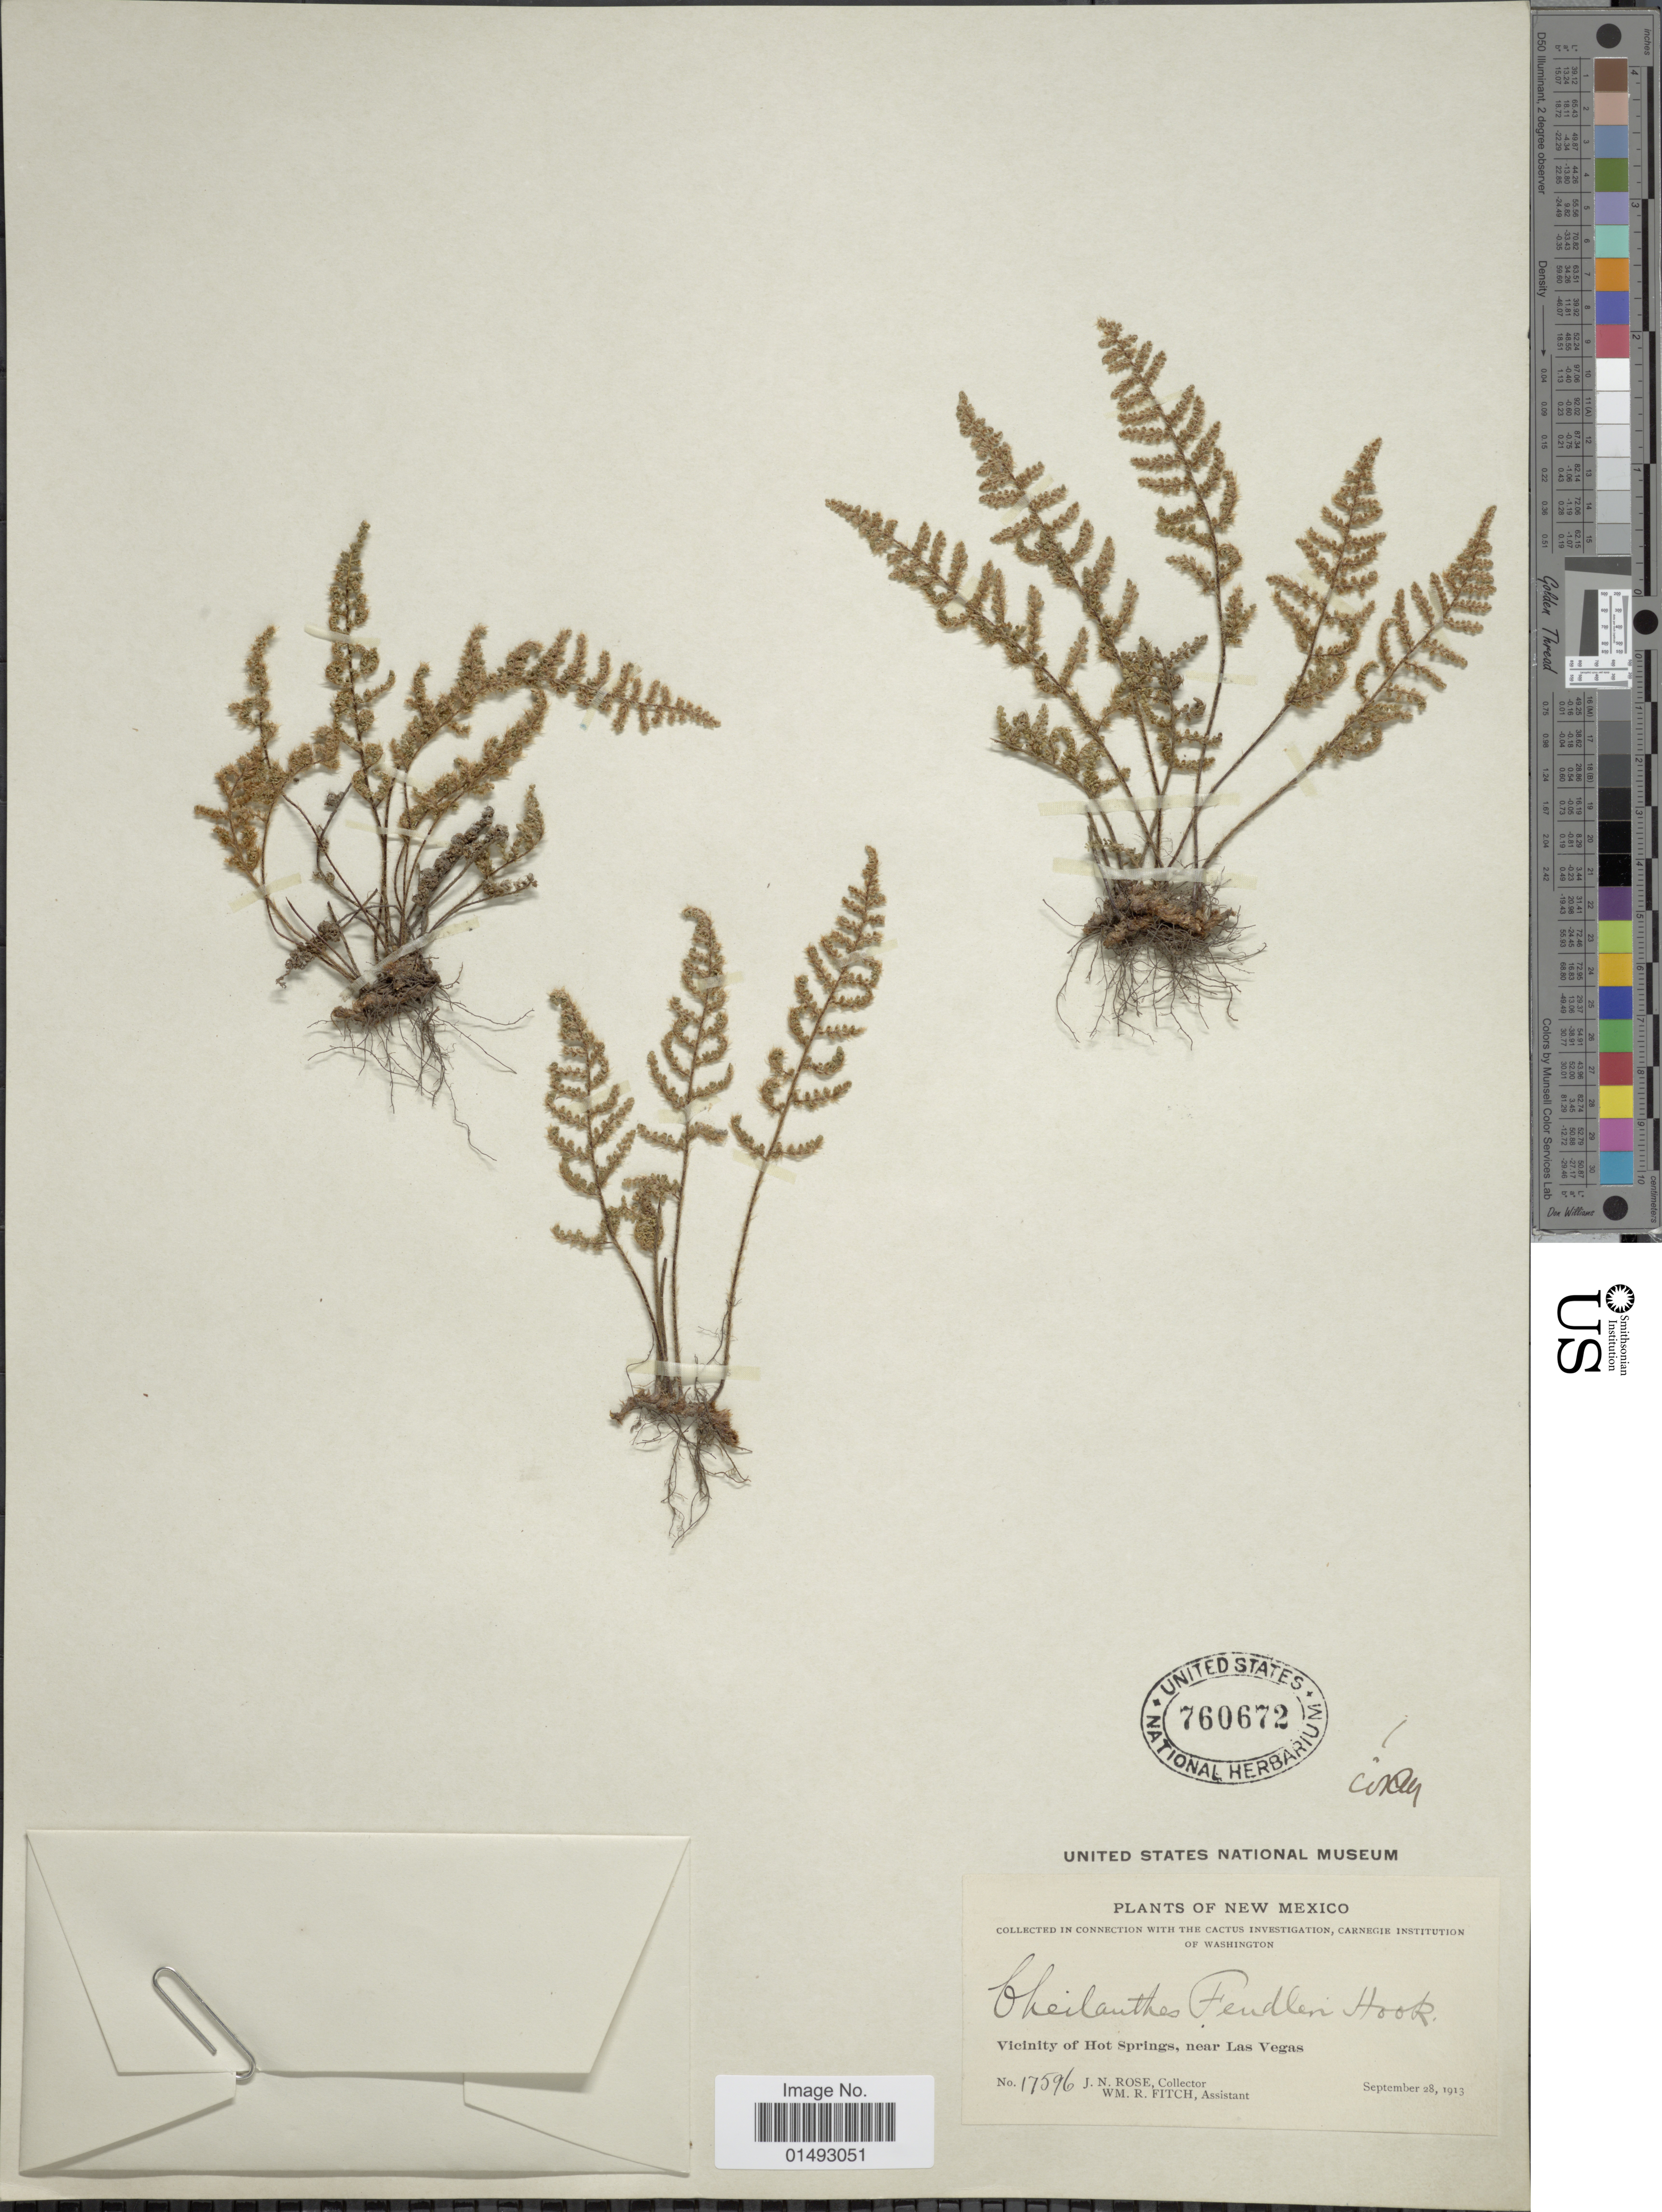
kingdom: Plantae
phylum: Tracheophyta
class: Polypodiopsida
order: Polypodiales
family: Pteridaceae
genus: Myriopteris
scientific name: Myriopteris fendleri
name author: (Hook.) E. Fourn.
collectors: J. N. Rose & W. R. Fitch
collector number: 17596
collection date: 1913-09-28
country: United States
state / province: New Mexico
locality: Vicinity of Hot Springs, near Las Vegas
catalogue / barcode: US 760672